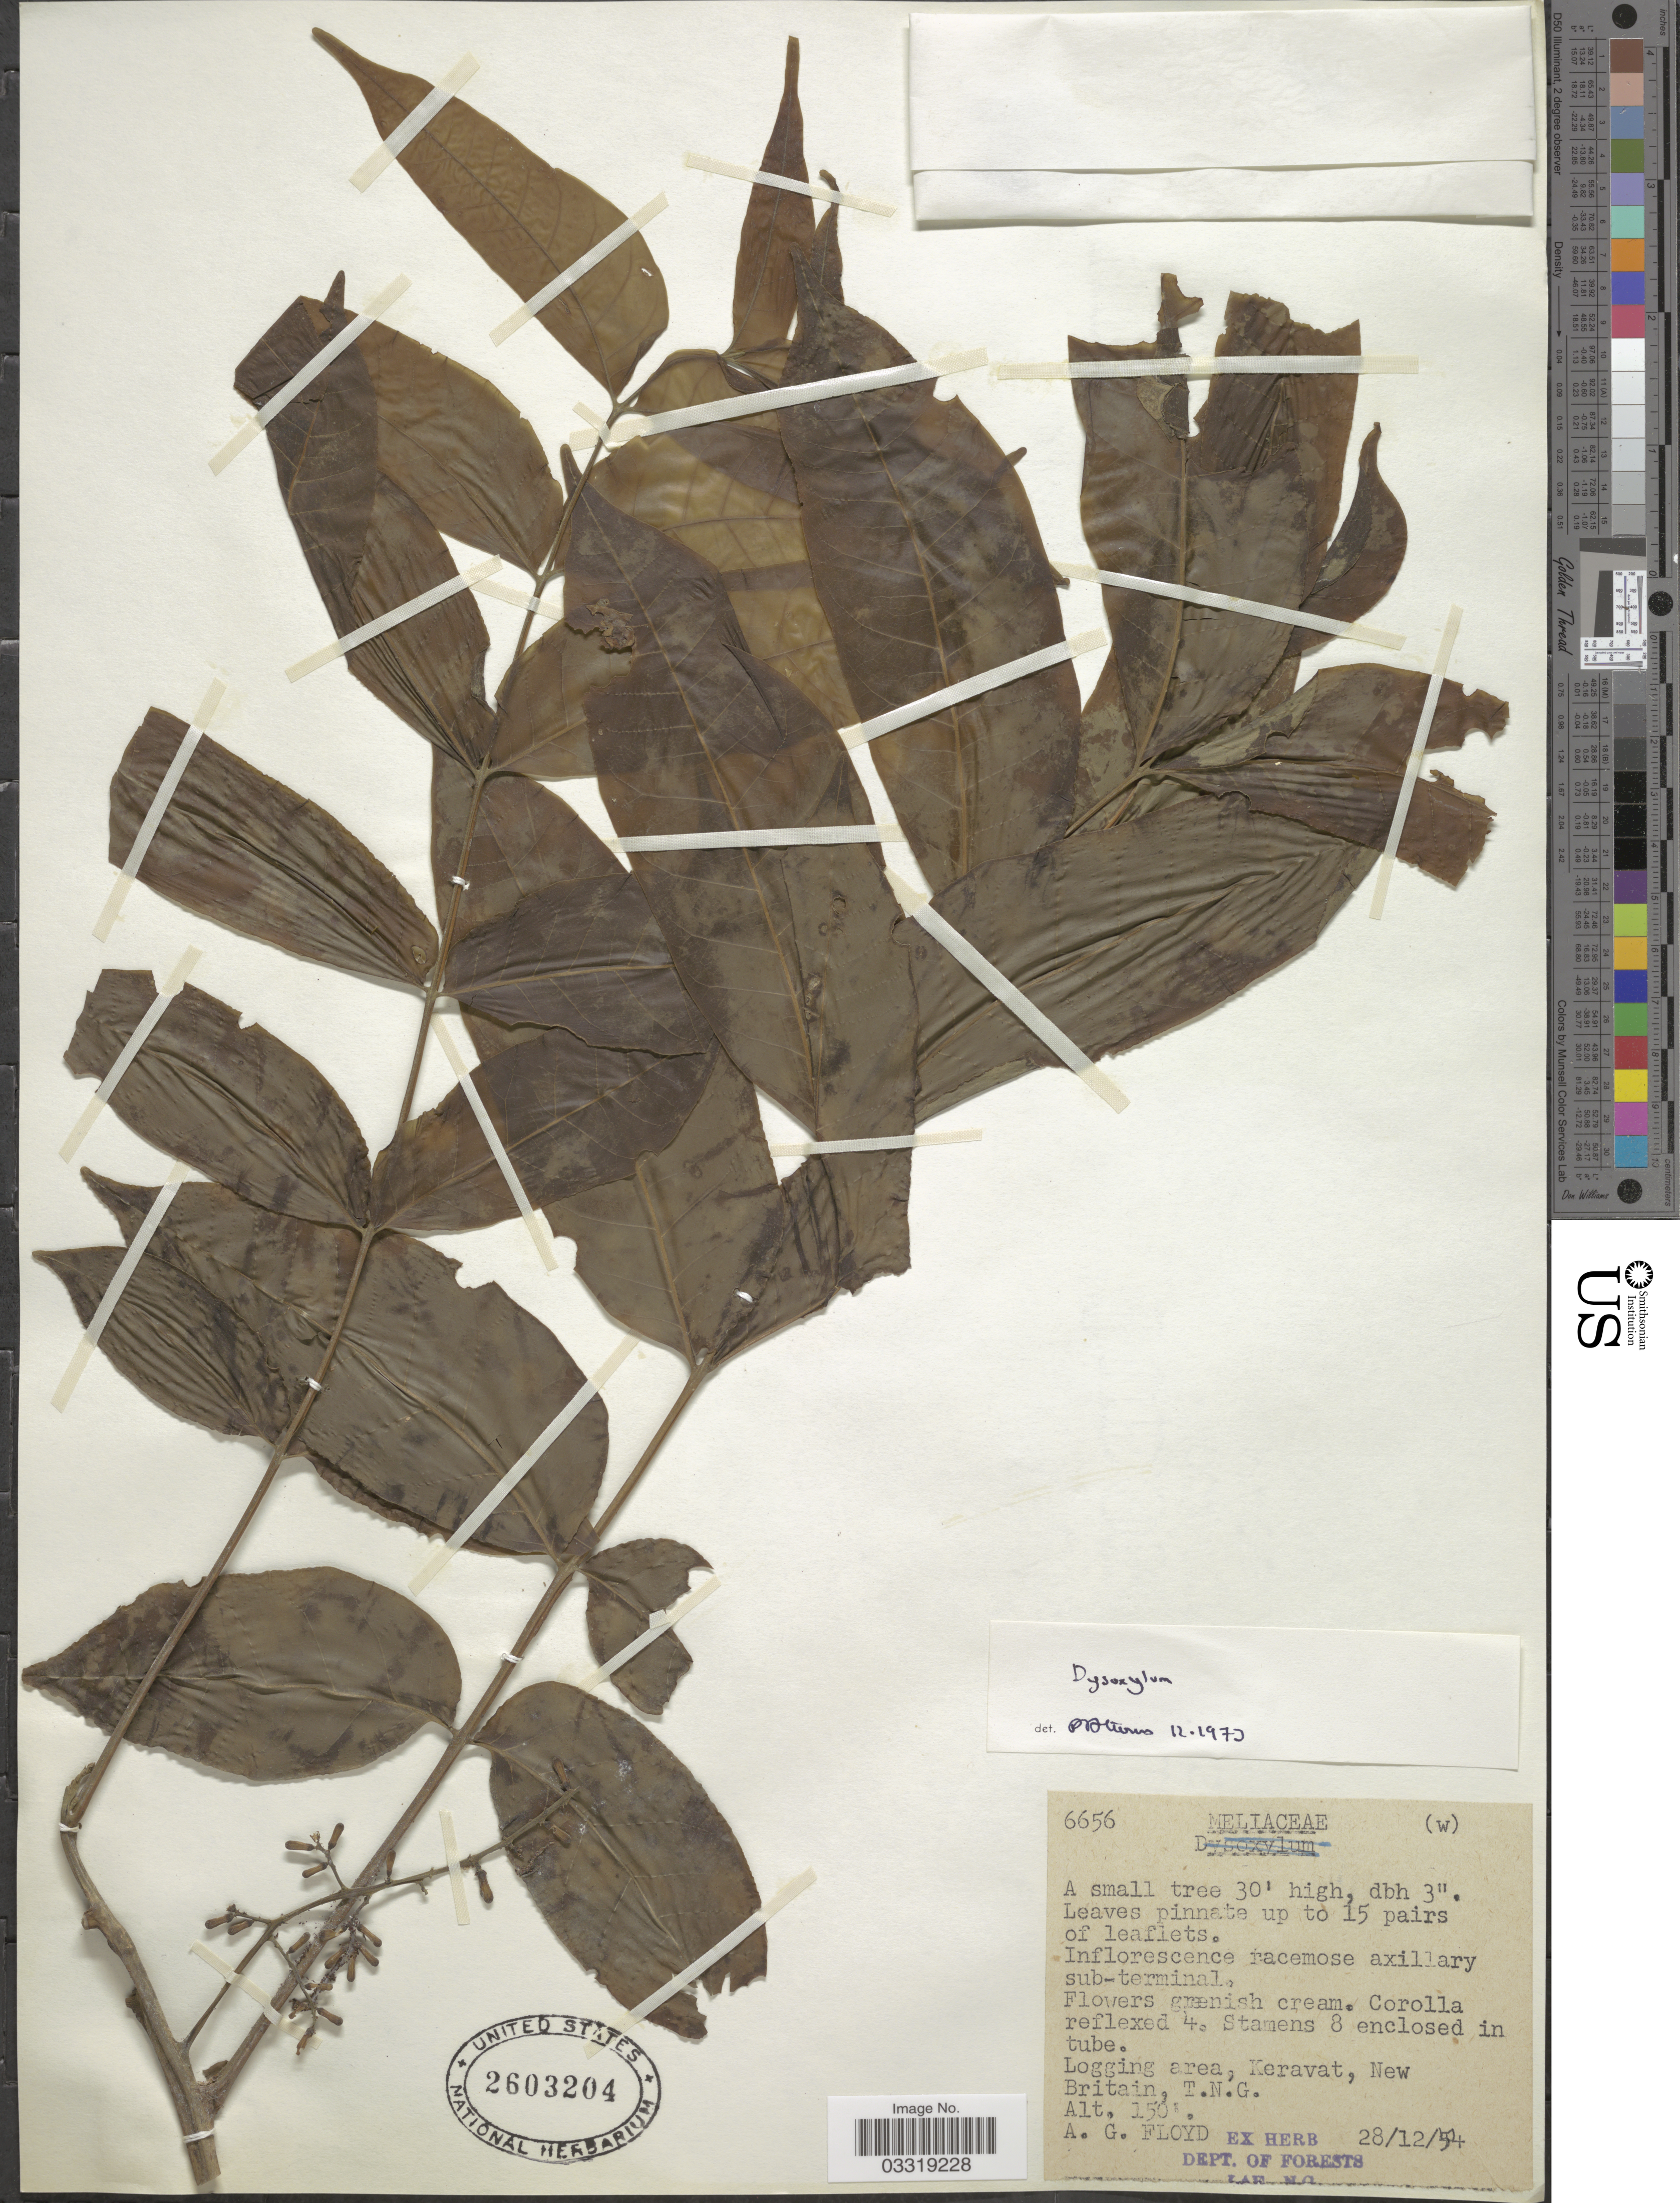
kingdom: Plantae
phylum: Tracheophyta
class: Magnoliopsida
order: Sapindales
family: Meliaceae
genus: Didymocheton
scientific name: Didymocheton mollis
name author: (Miq.) Holzmeyer & Hauenschild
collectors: A. G. Floyd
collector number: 6656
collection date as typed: Transcribed d/m/y: 28/12/54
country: Papua New Guinea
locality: Logging area, Keravat, New Britain, T.N.G.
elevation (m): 46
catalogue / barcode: US 2603204